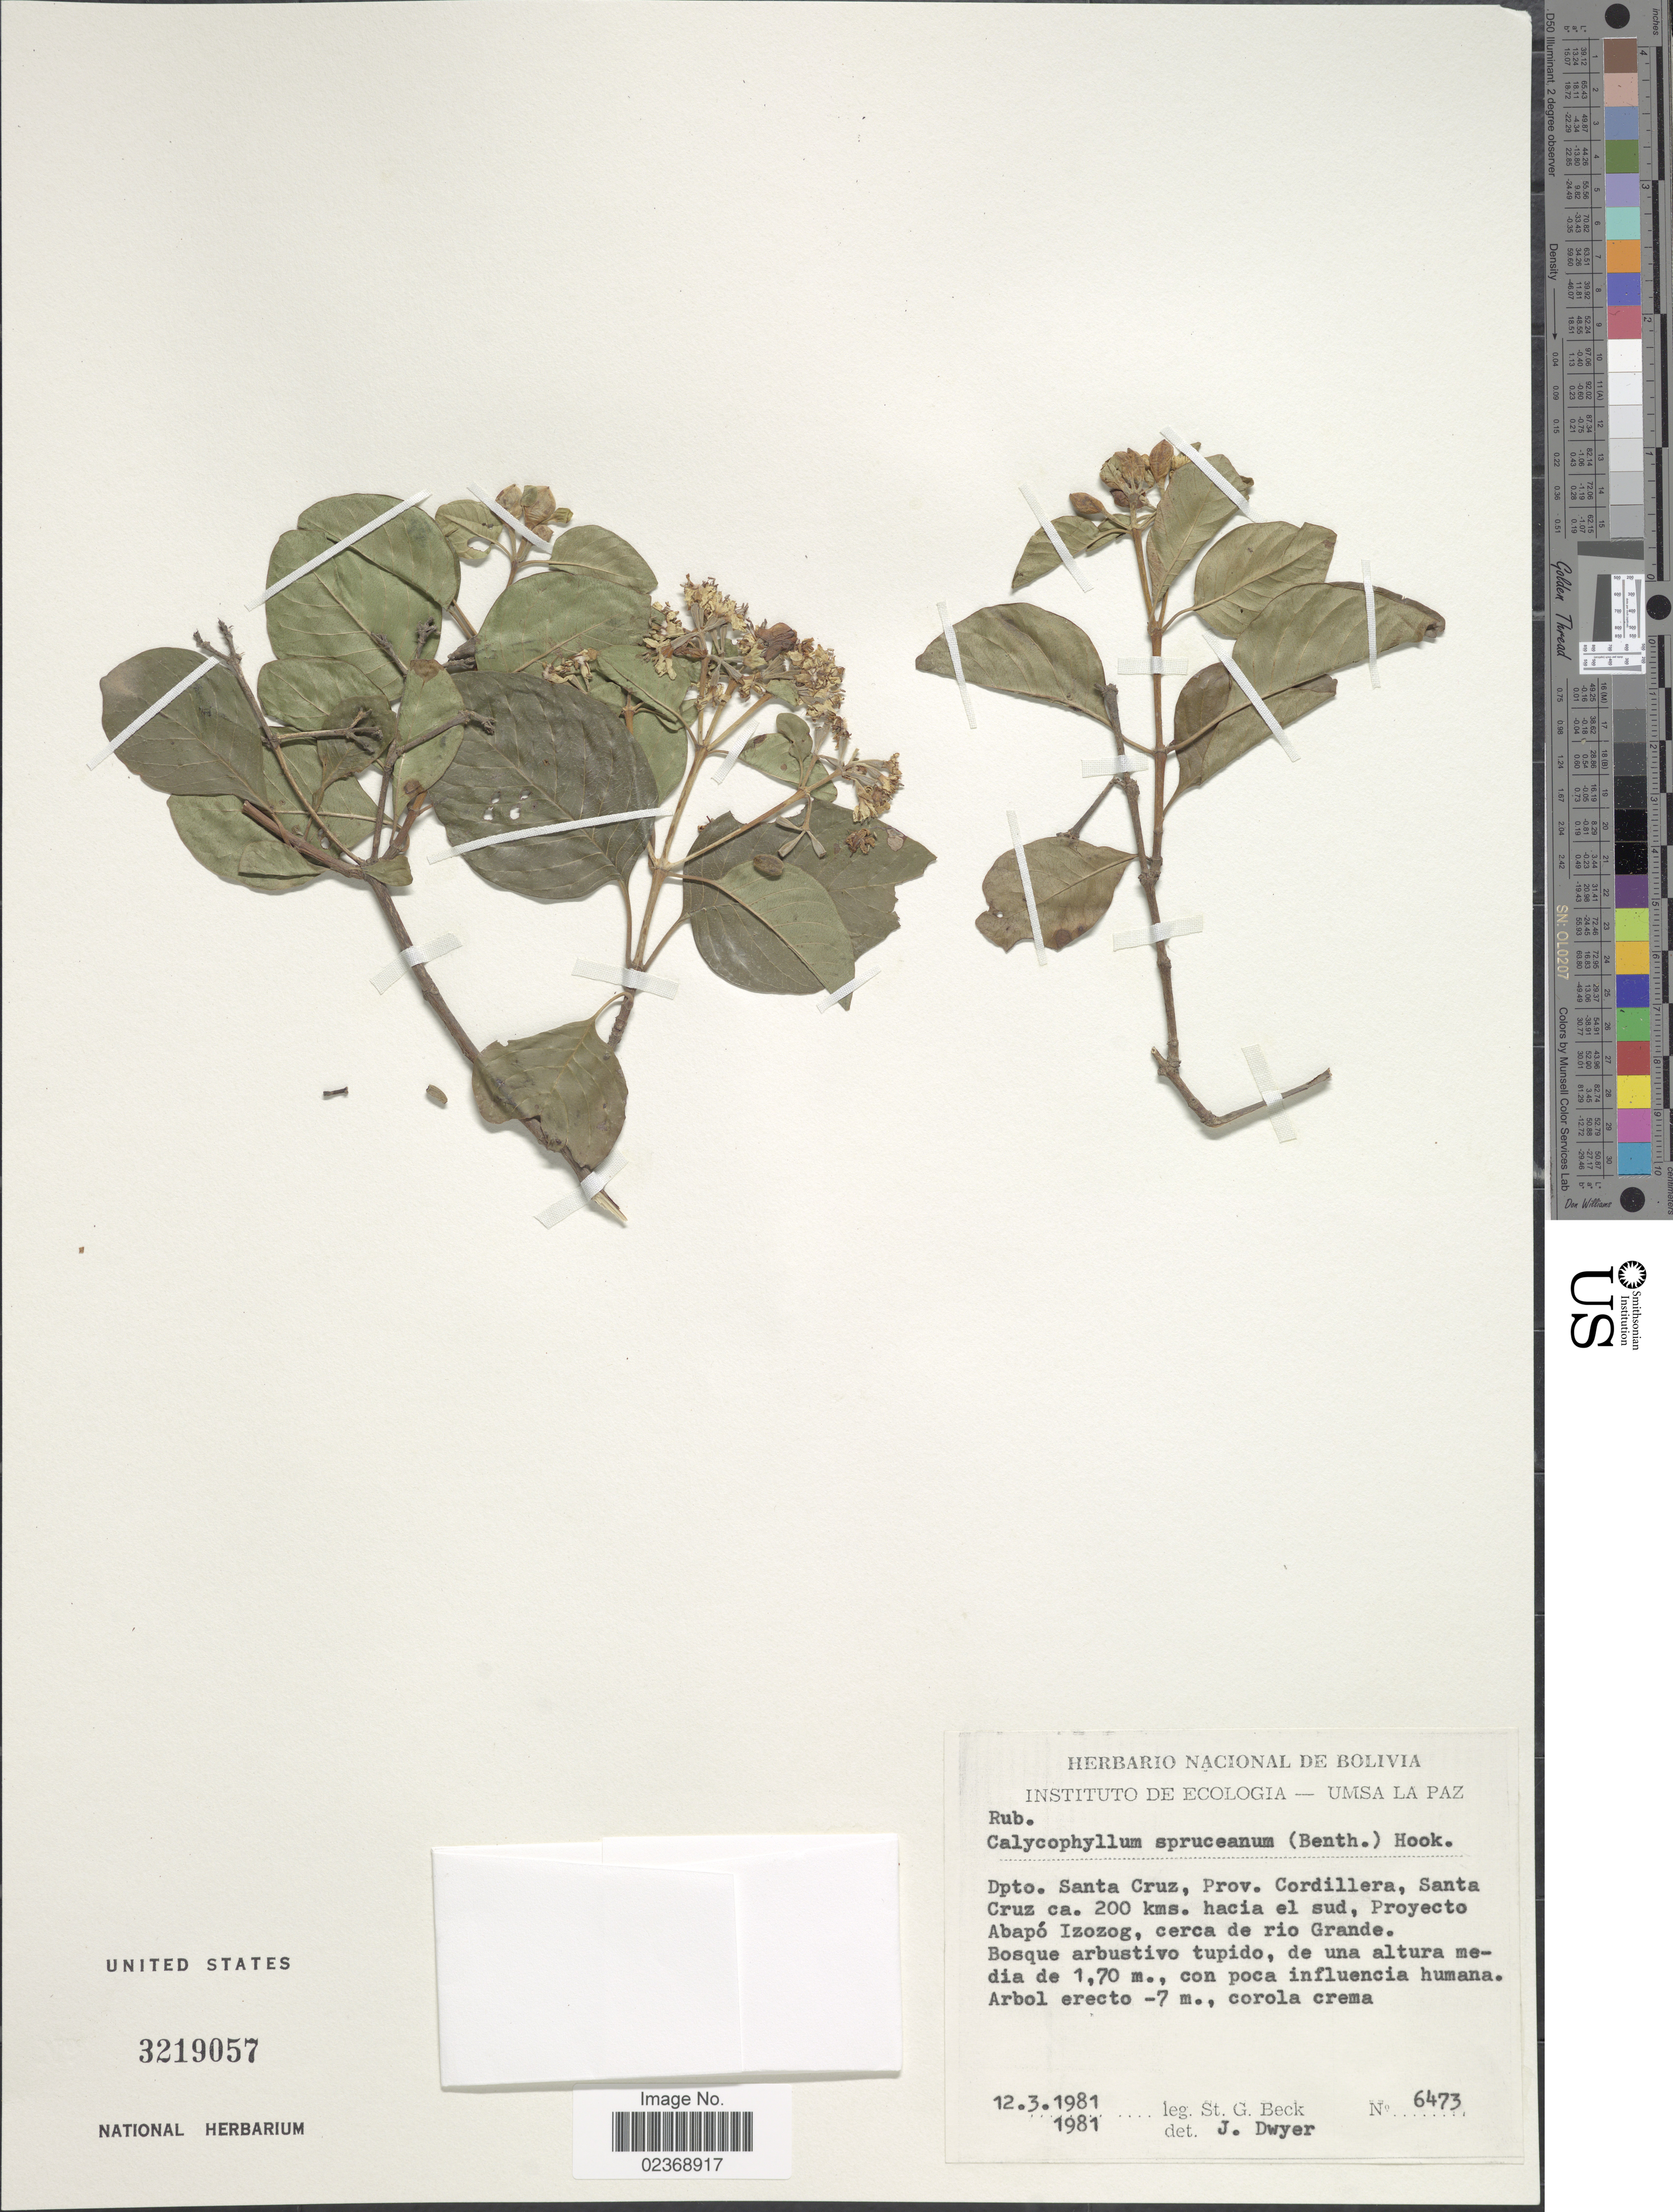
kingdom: Plantae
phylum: Tracheophyta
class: Magnoliopsida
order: Gentianales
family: Rubiaceae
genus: Calycophyllum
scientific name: Calycophyllum spruceanum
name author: (Benth.) Hook. f. ex K. Schum.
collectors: S. G. Beck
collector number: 6473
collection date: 1981-03-12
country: Bolivia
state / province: Santa Cruz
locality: Prov. Cordillera, Santa Cruz ca. 200 kms. hacia el sud, Proyecto Abapo Izozog, cerca de rio Grande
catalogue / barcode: US 3219057